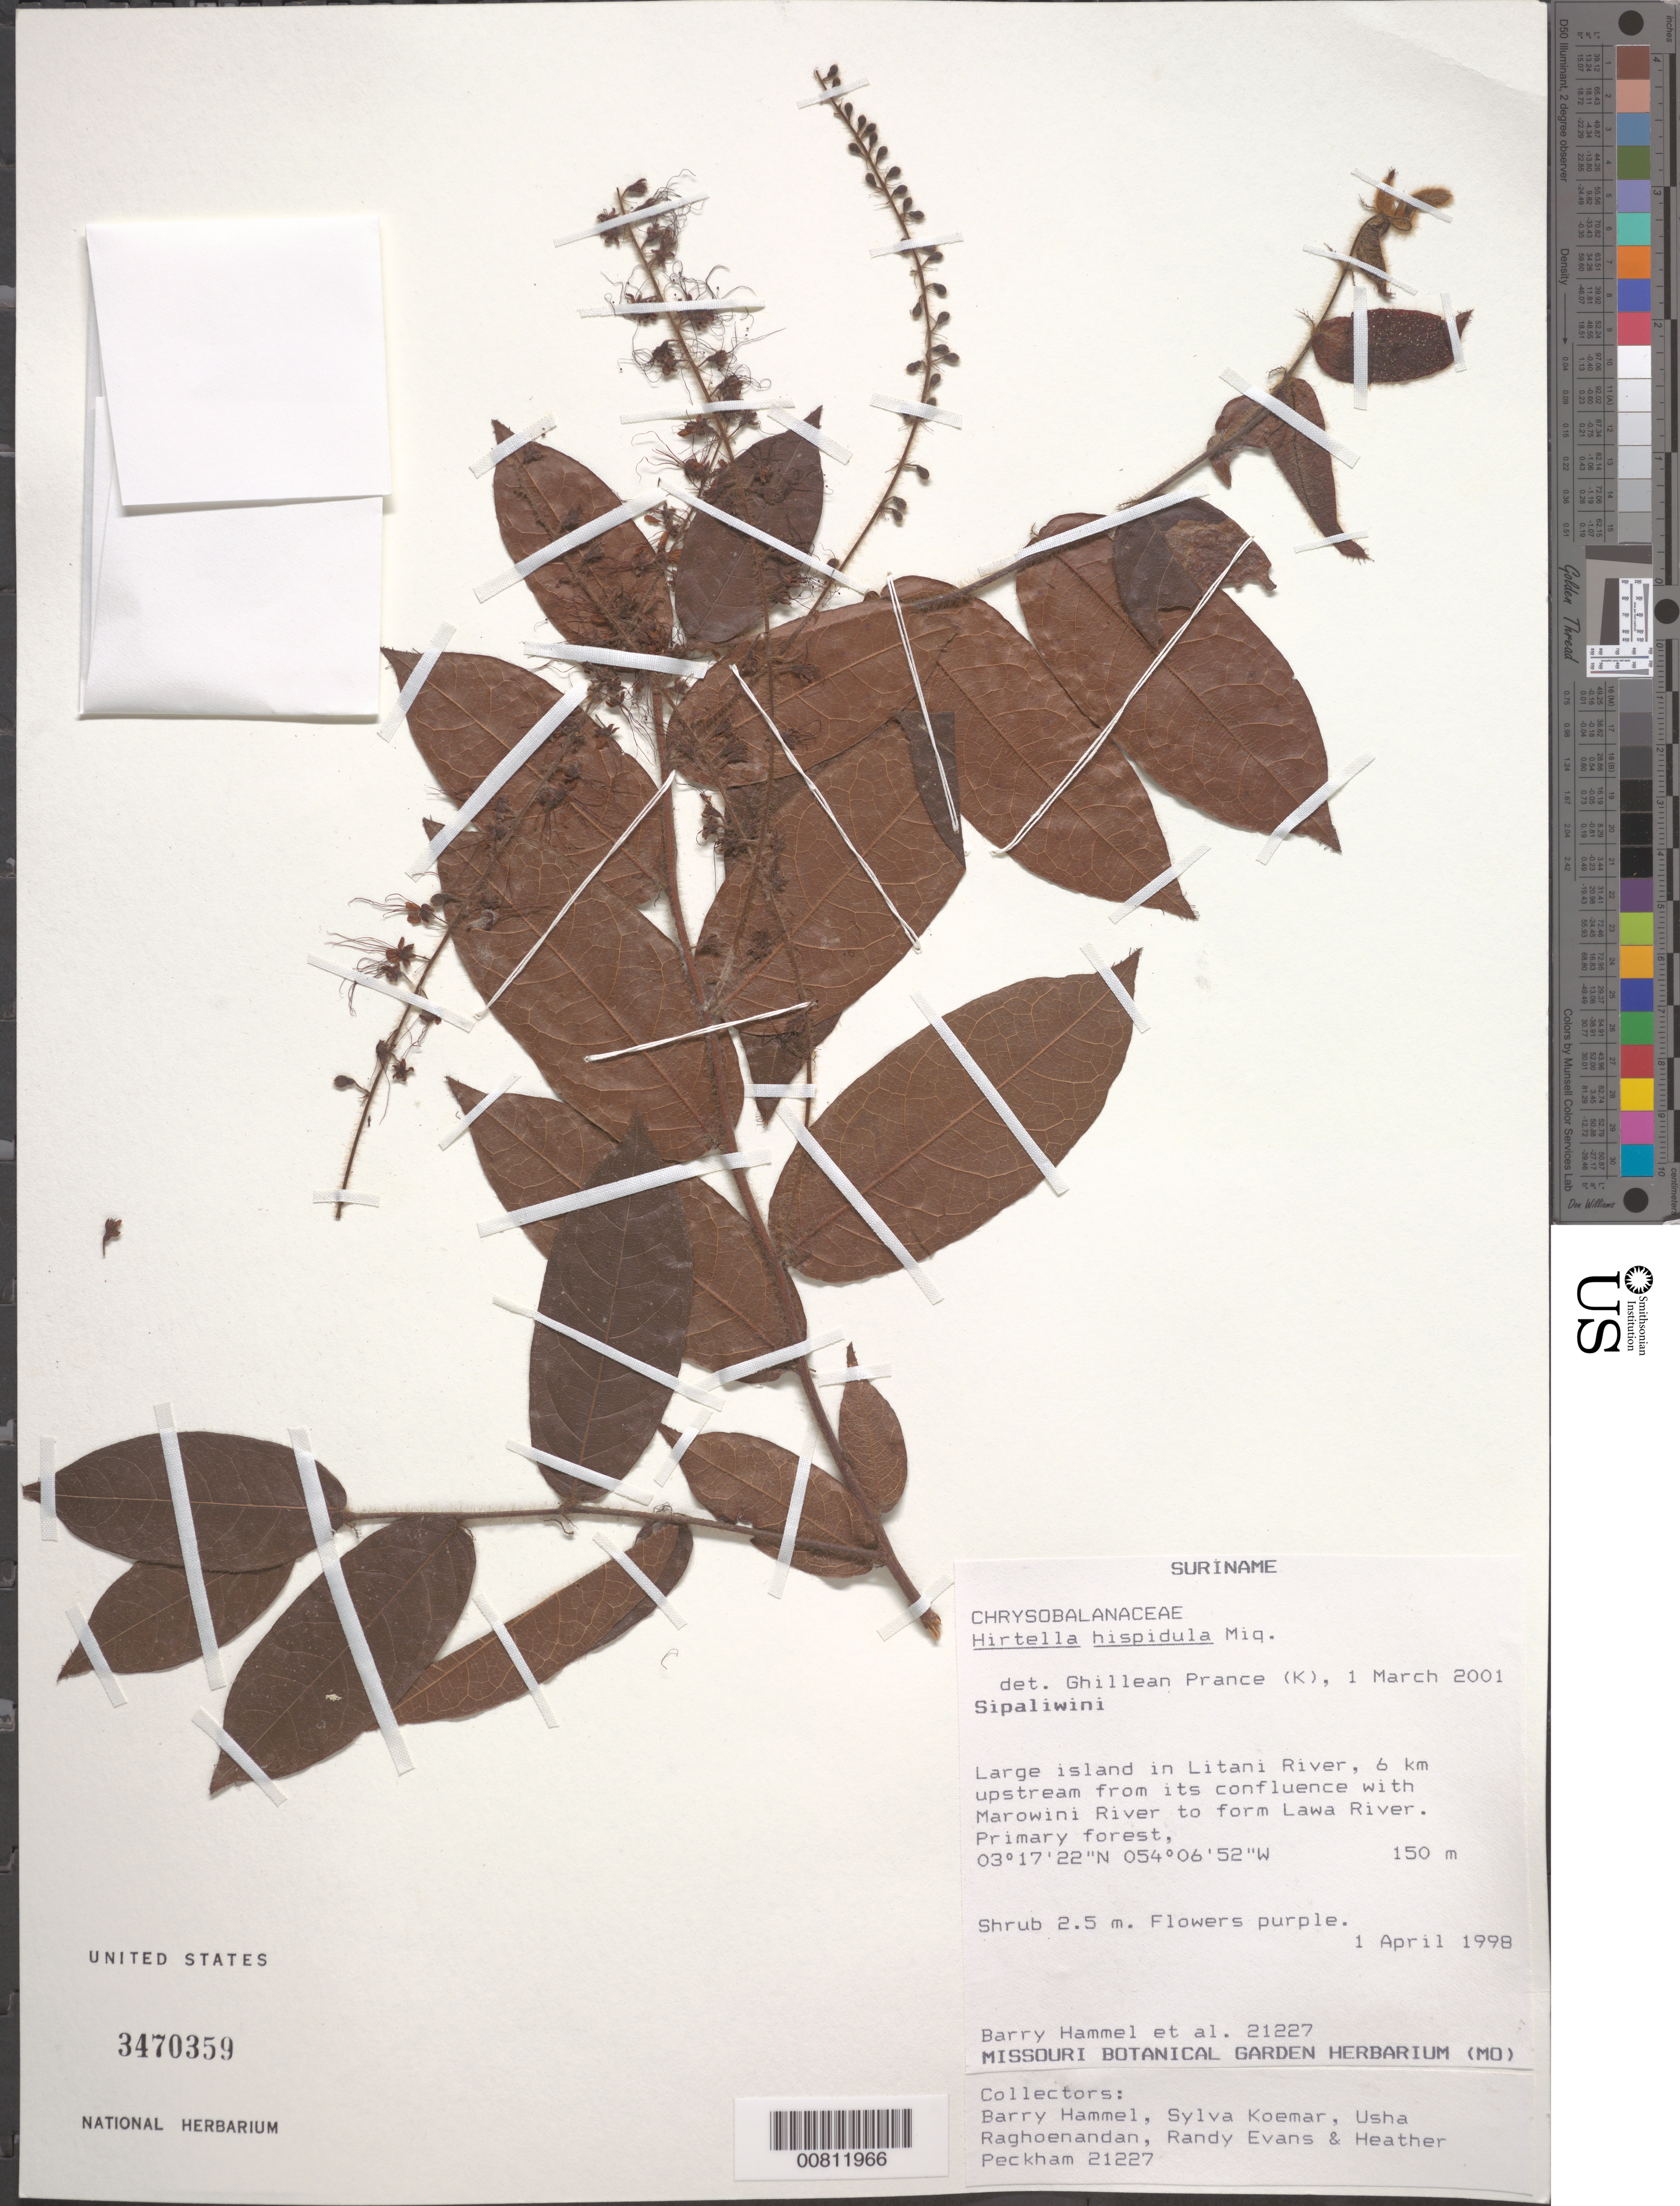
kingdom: Plantae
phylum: Tracheophyta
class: Magnoliopsida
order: Malpighiales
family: Chrysobalanaceae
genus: Hirtella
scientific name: Hirtella hispidula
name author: Miq.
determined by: Prance, G. T.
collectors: B. Hammel, S. Koemar, U. Raghoenandan, R. Evans & H. Peckham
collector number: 21227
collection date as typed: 1-Apr-98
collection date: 1998-04-01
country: Suriname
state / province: Sipaliwini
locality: Ulemari R., ca. 200 km upstream from confl. with Litani R.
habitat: Primary forest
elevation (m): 150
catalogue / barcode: US 3470359